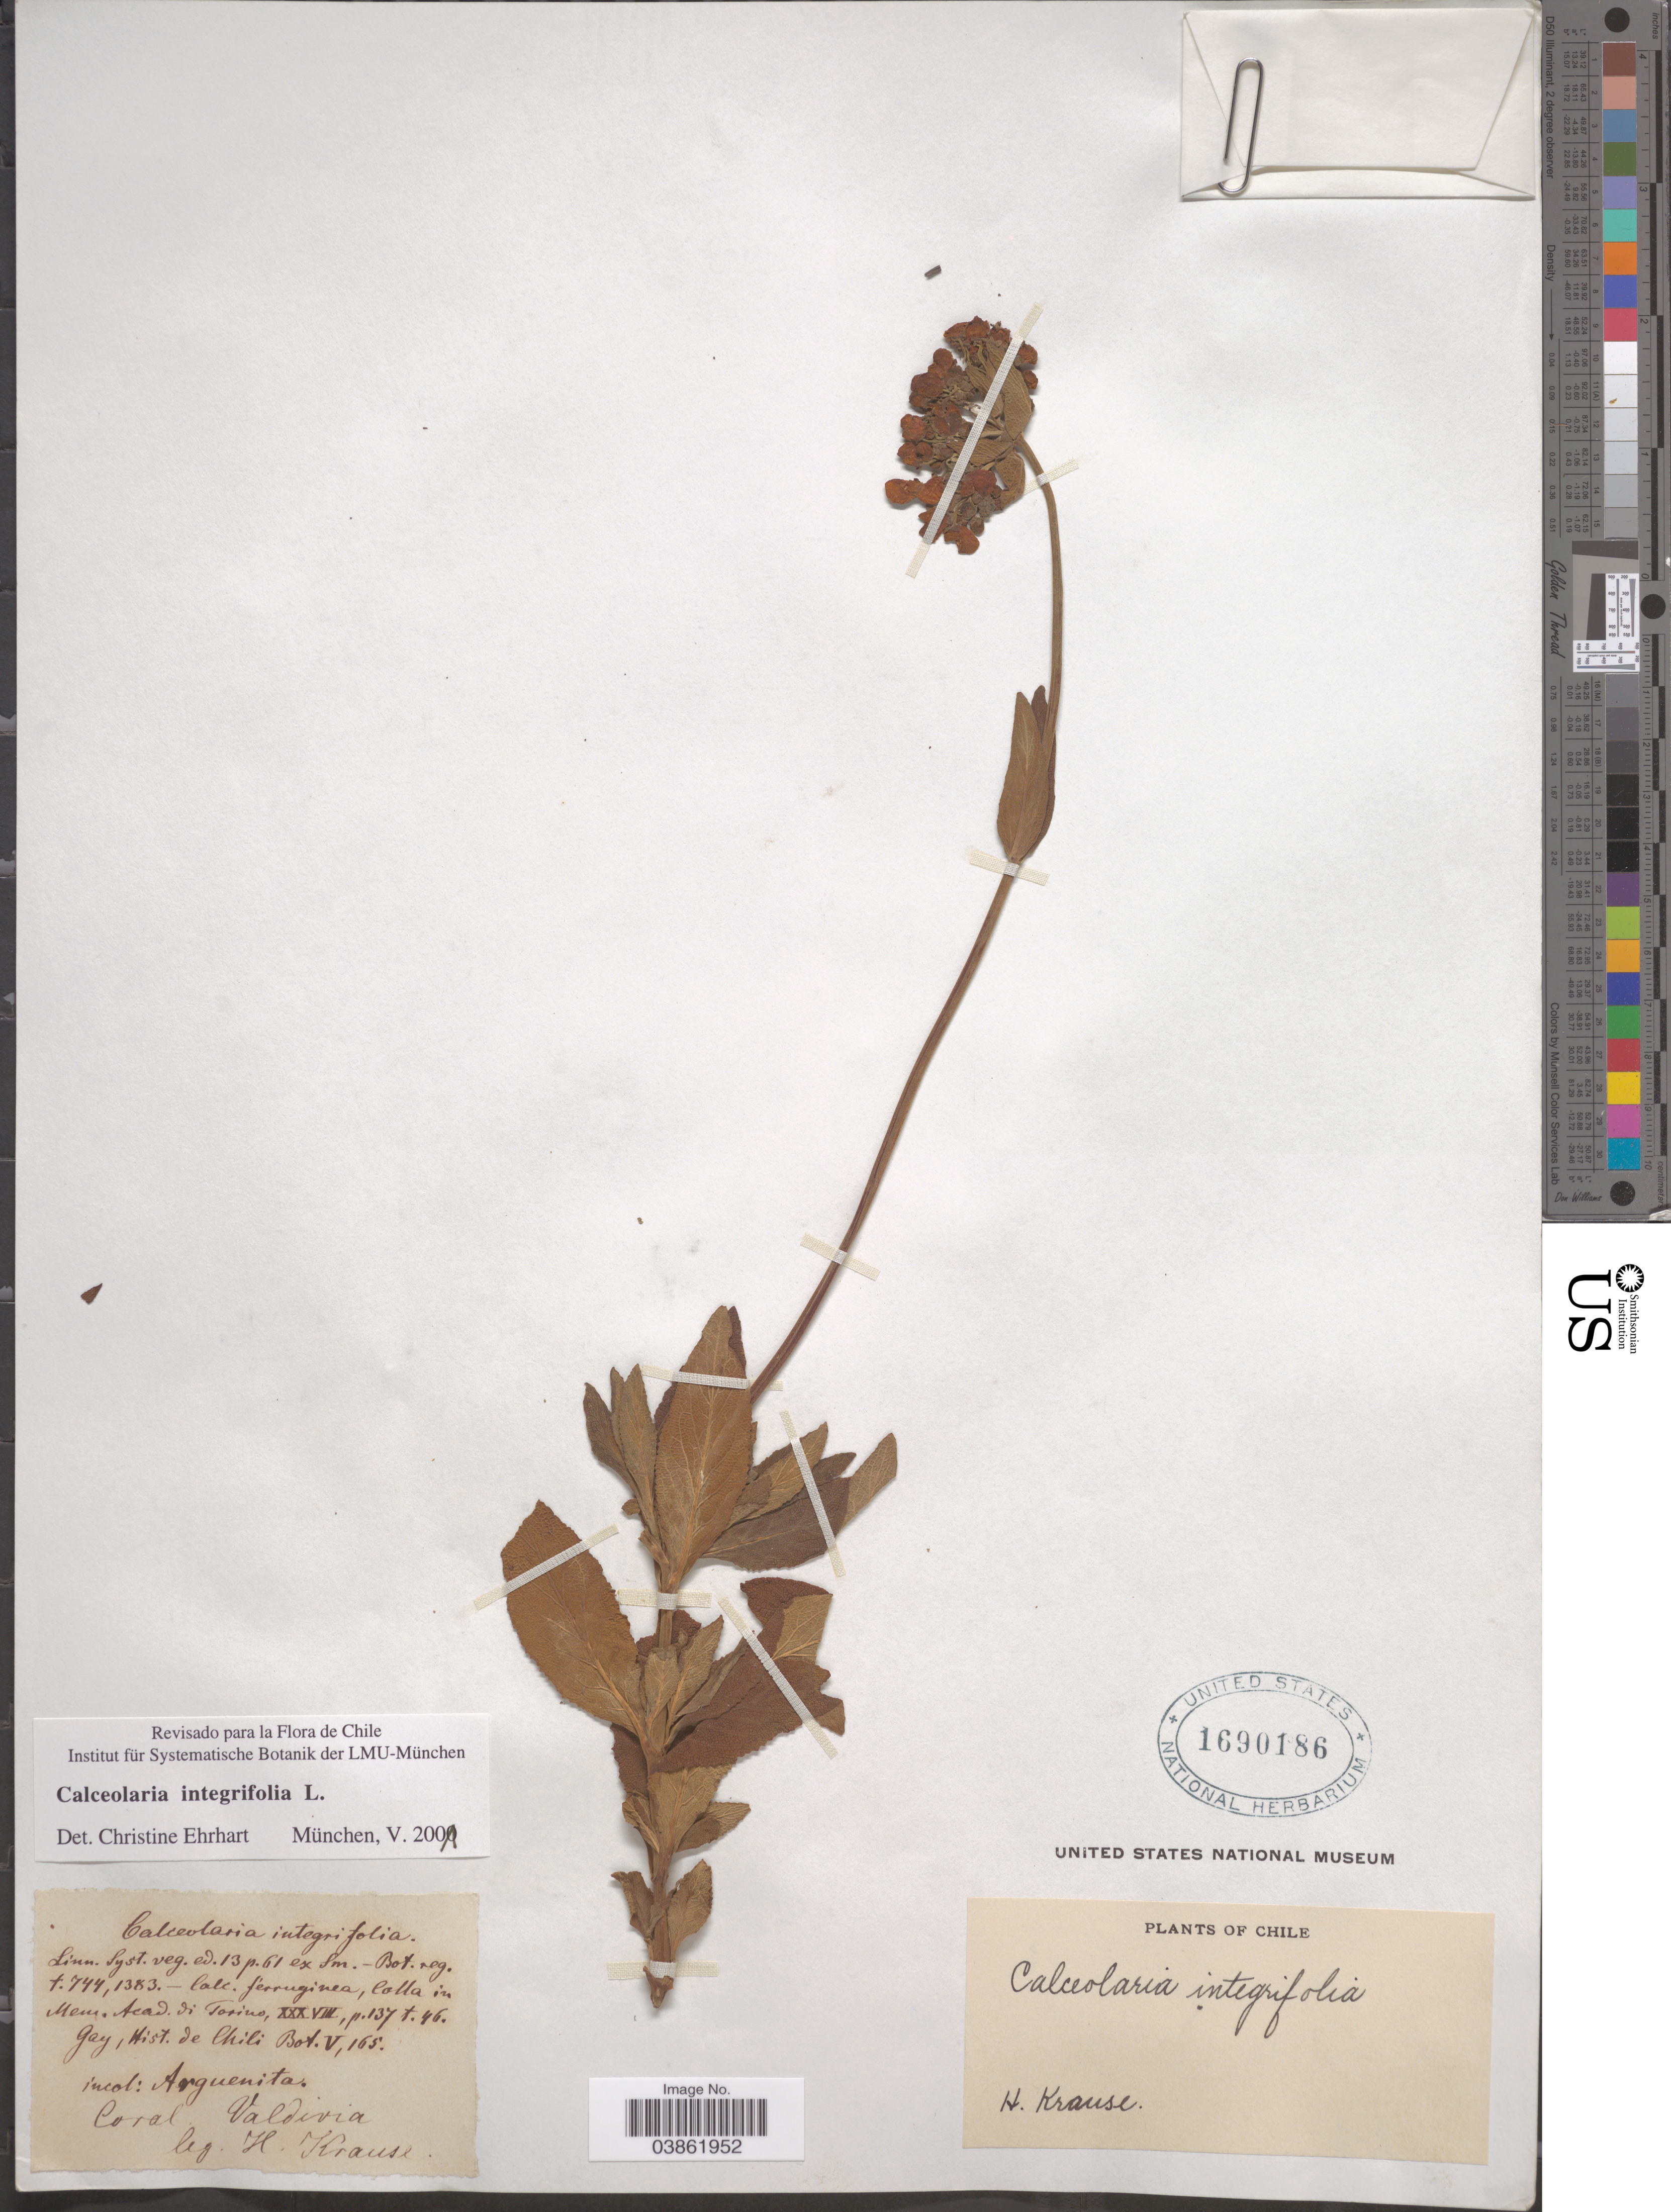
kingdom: Plantae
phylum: Tracheophyta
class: Magnoliopsida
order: Lamiales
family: Calceolariaceae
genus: Calceolaria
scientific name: Calceolaria integrifolia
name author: L.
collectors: H. Krause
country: Chile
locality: Coral Valdivia.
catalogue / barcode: US 1690186